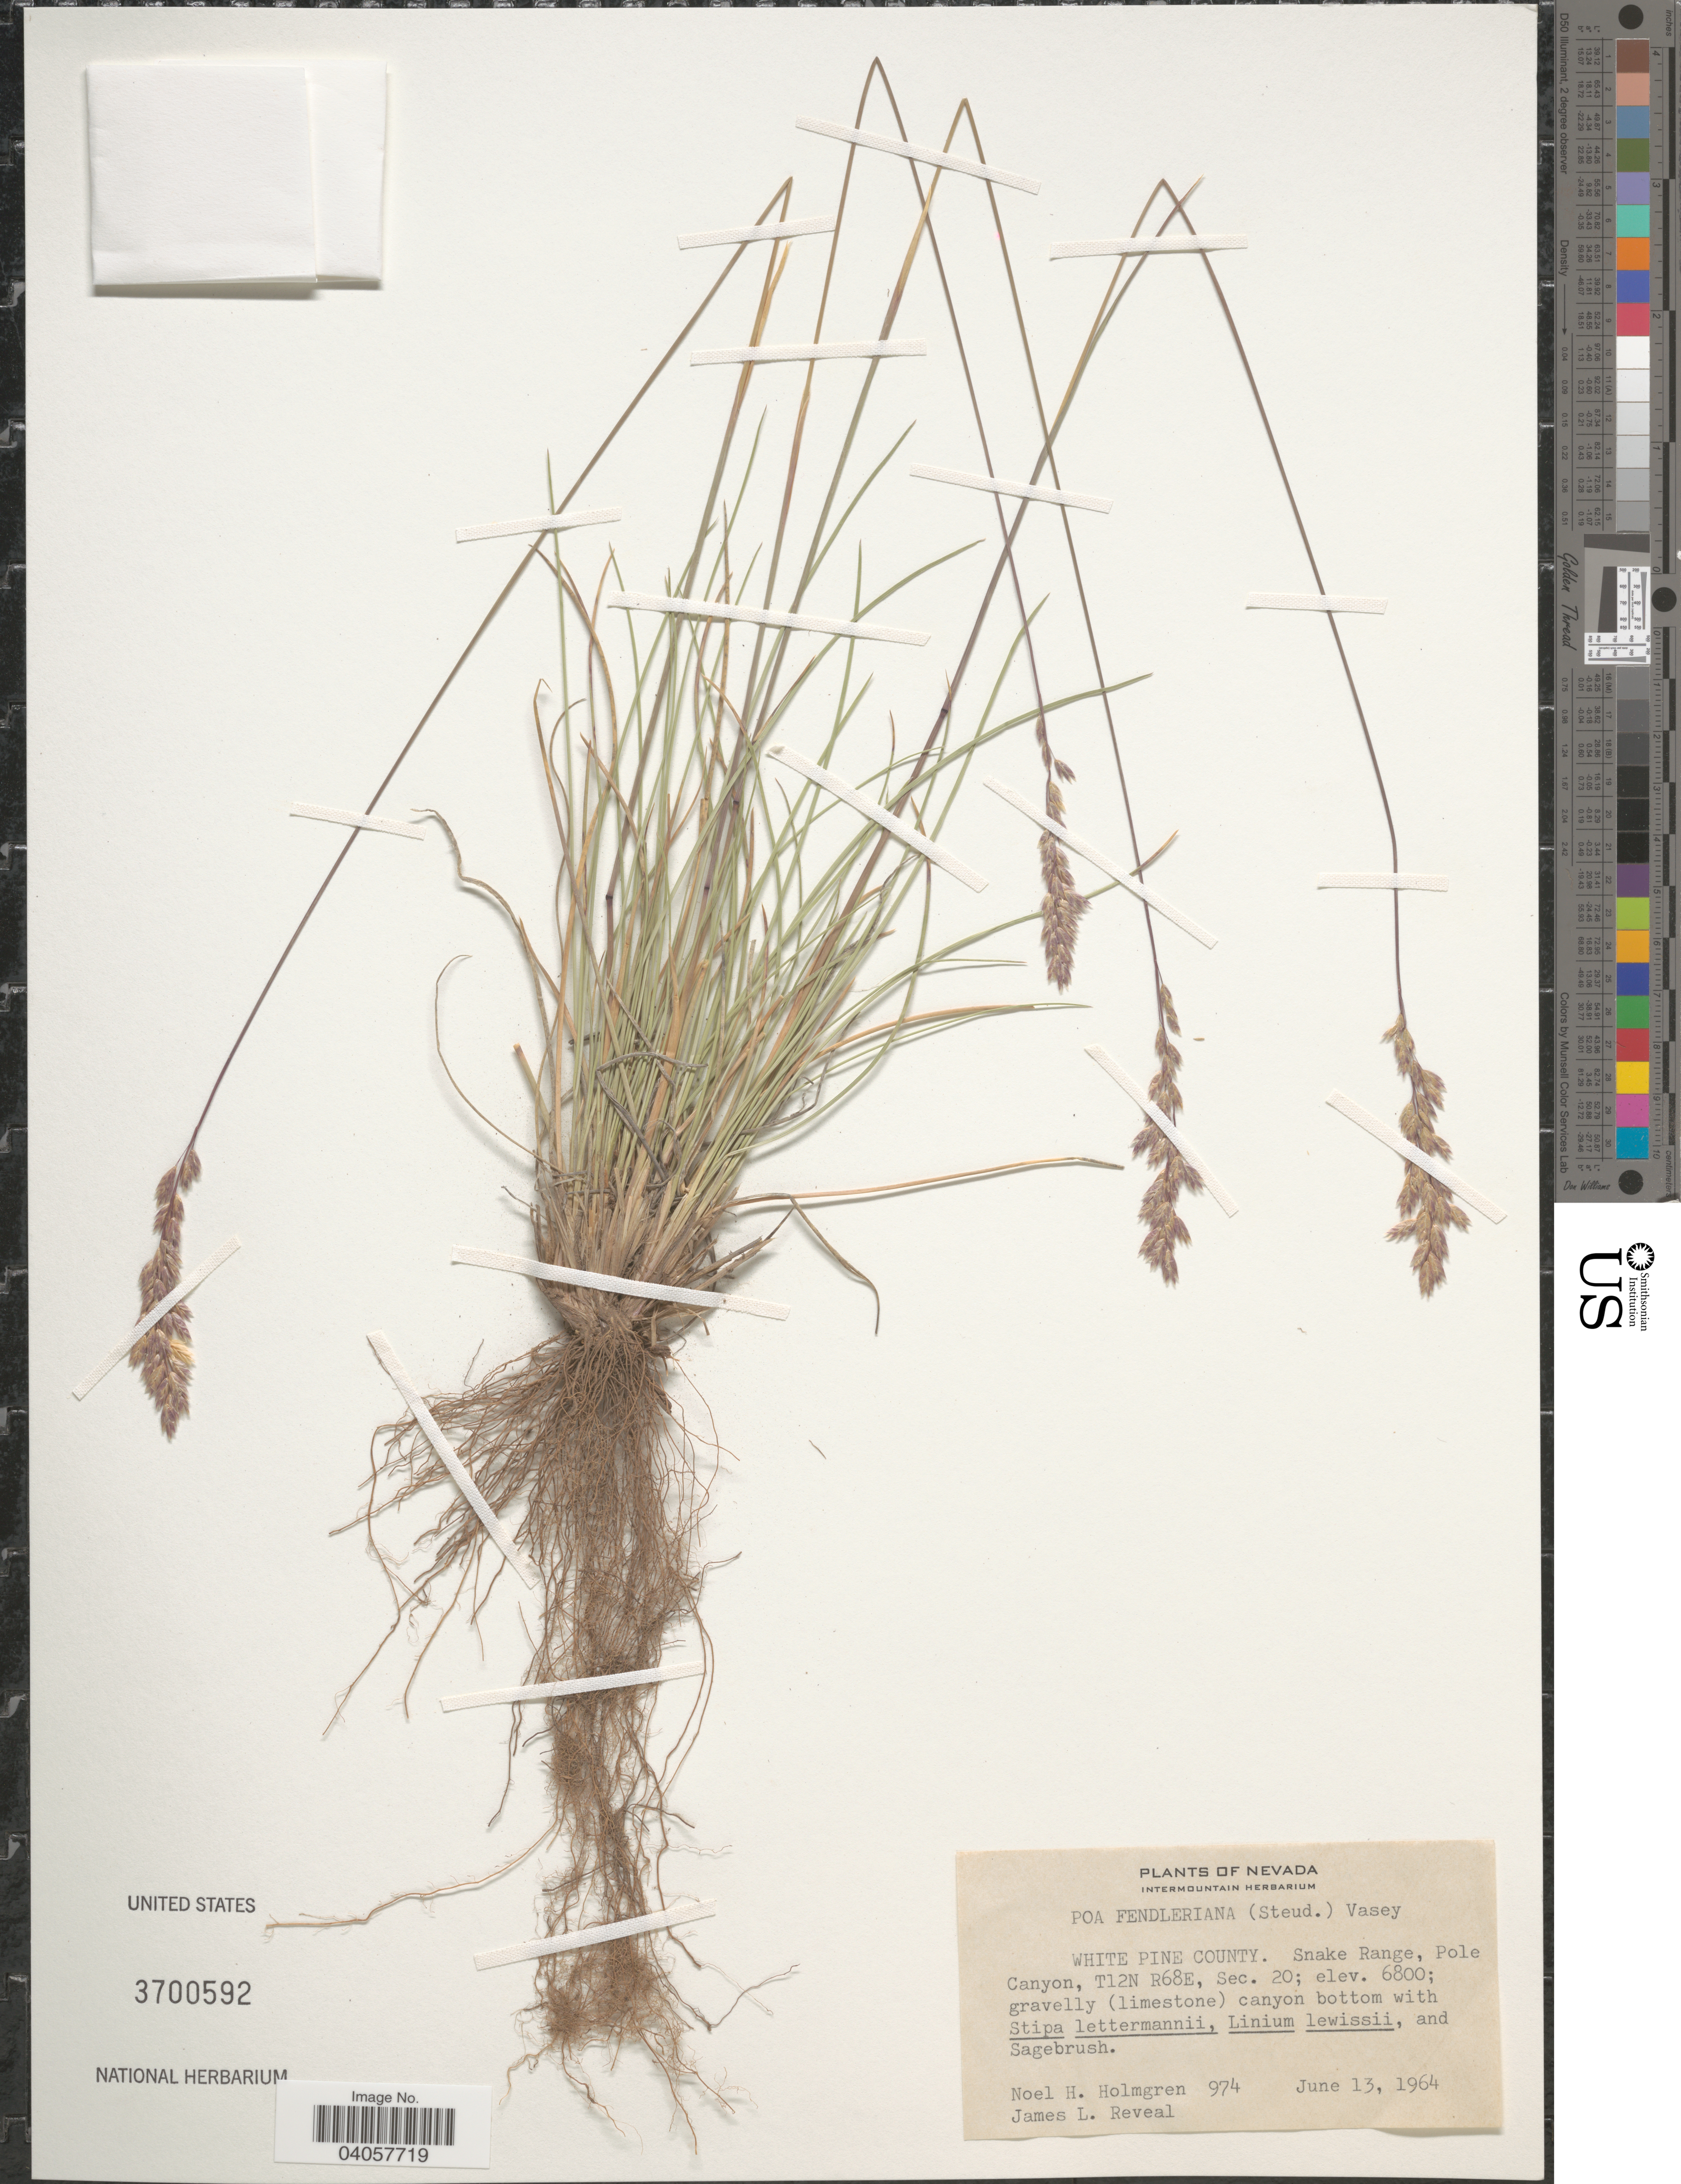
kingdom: Plantae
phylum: Tracheophyta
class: Liliopsida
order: Poales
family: Poaceae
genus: Poa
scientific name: Poa fendleriana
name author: (Steud.) Vasey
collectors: N. H. Holmgren & J. L. Reveal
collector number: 974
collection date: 1964-06-13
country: United States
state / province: Nevada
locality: White Pine County. Snake Range, Pole Canyon, T12N R68E, Sec. 20.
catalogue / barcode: US 3700592